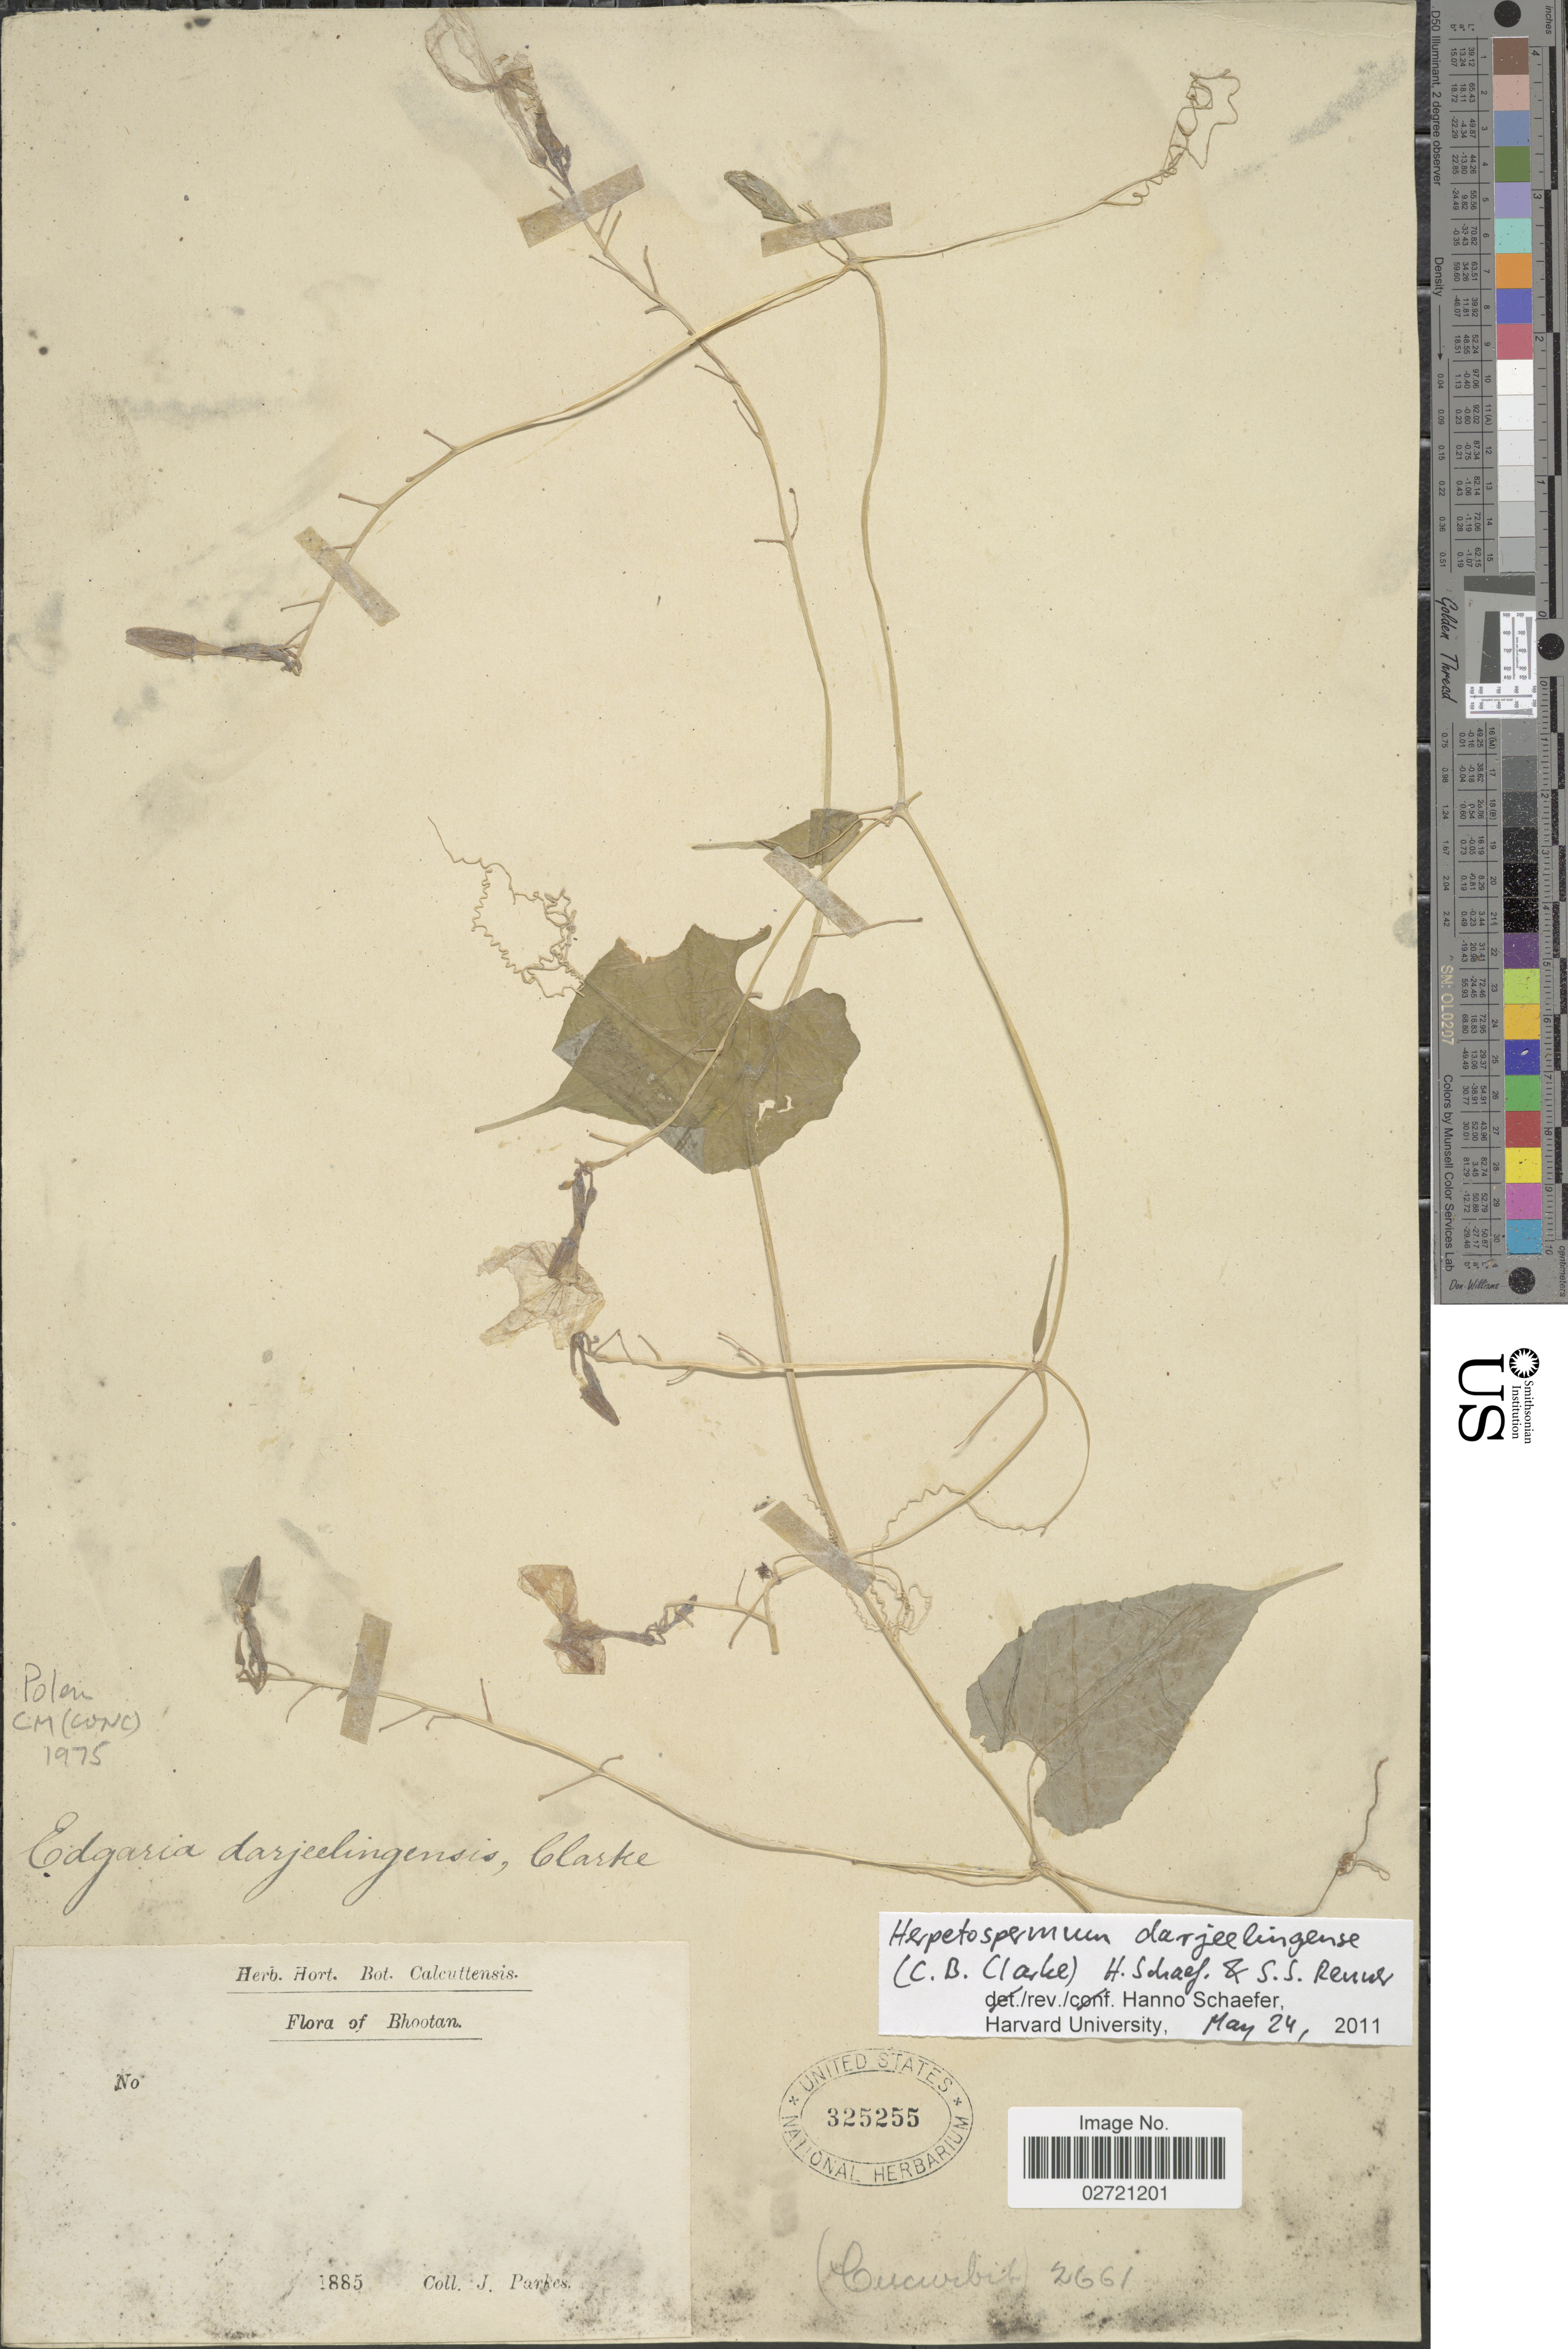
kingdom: Plantae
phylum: Tracheophyta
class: Magnoliopsida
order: Cucurbitales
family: Cucurbitaceae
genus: Herpetospermum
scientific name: Herpetospermum darjeelingense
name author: (C.B. Clarke) H. Schaef. & S.S. Renner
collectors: J. Parkes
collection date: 1885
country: Bhutan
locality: Bhootan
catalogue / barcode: US 325255